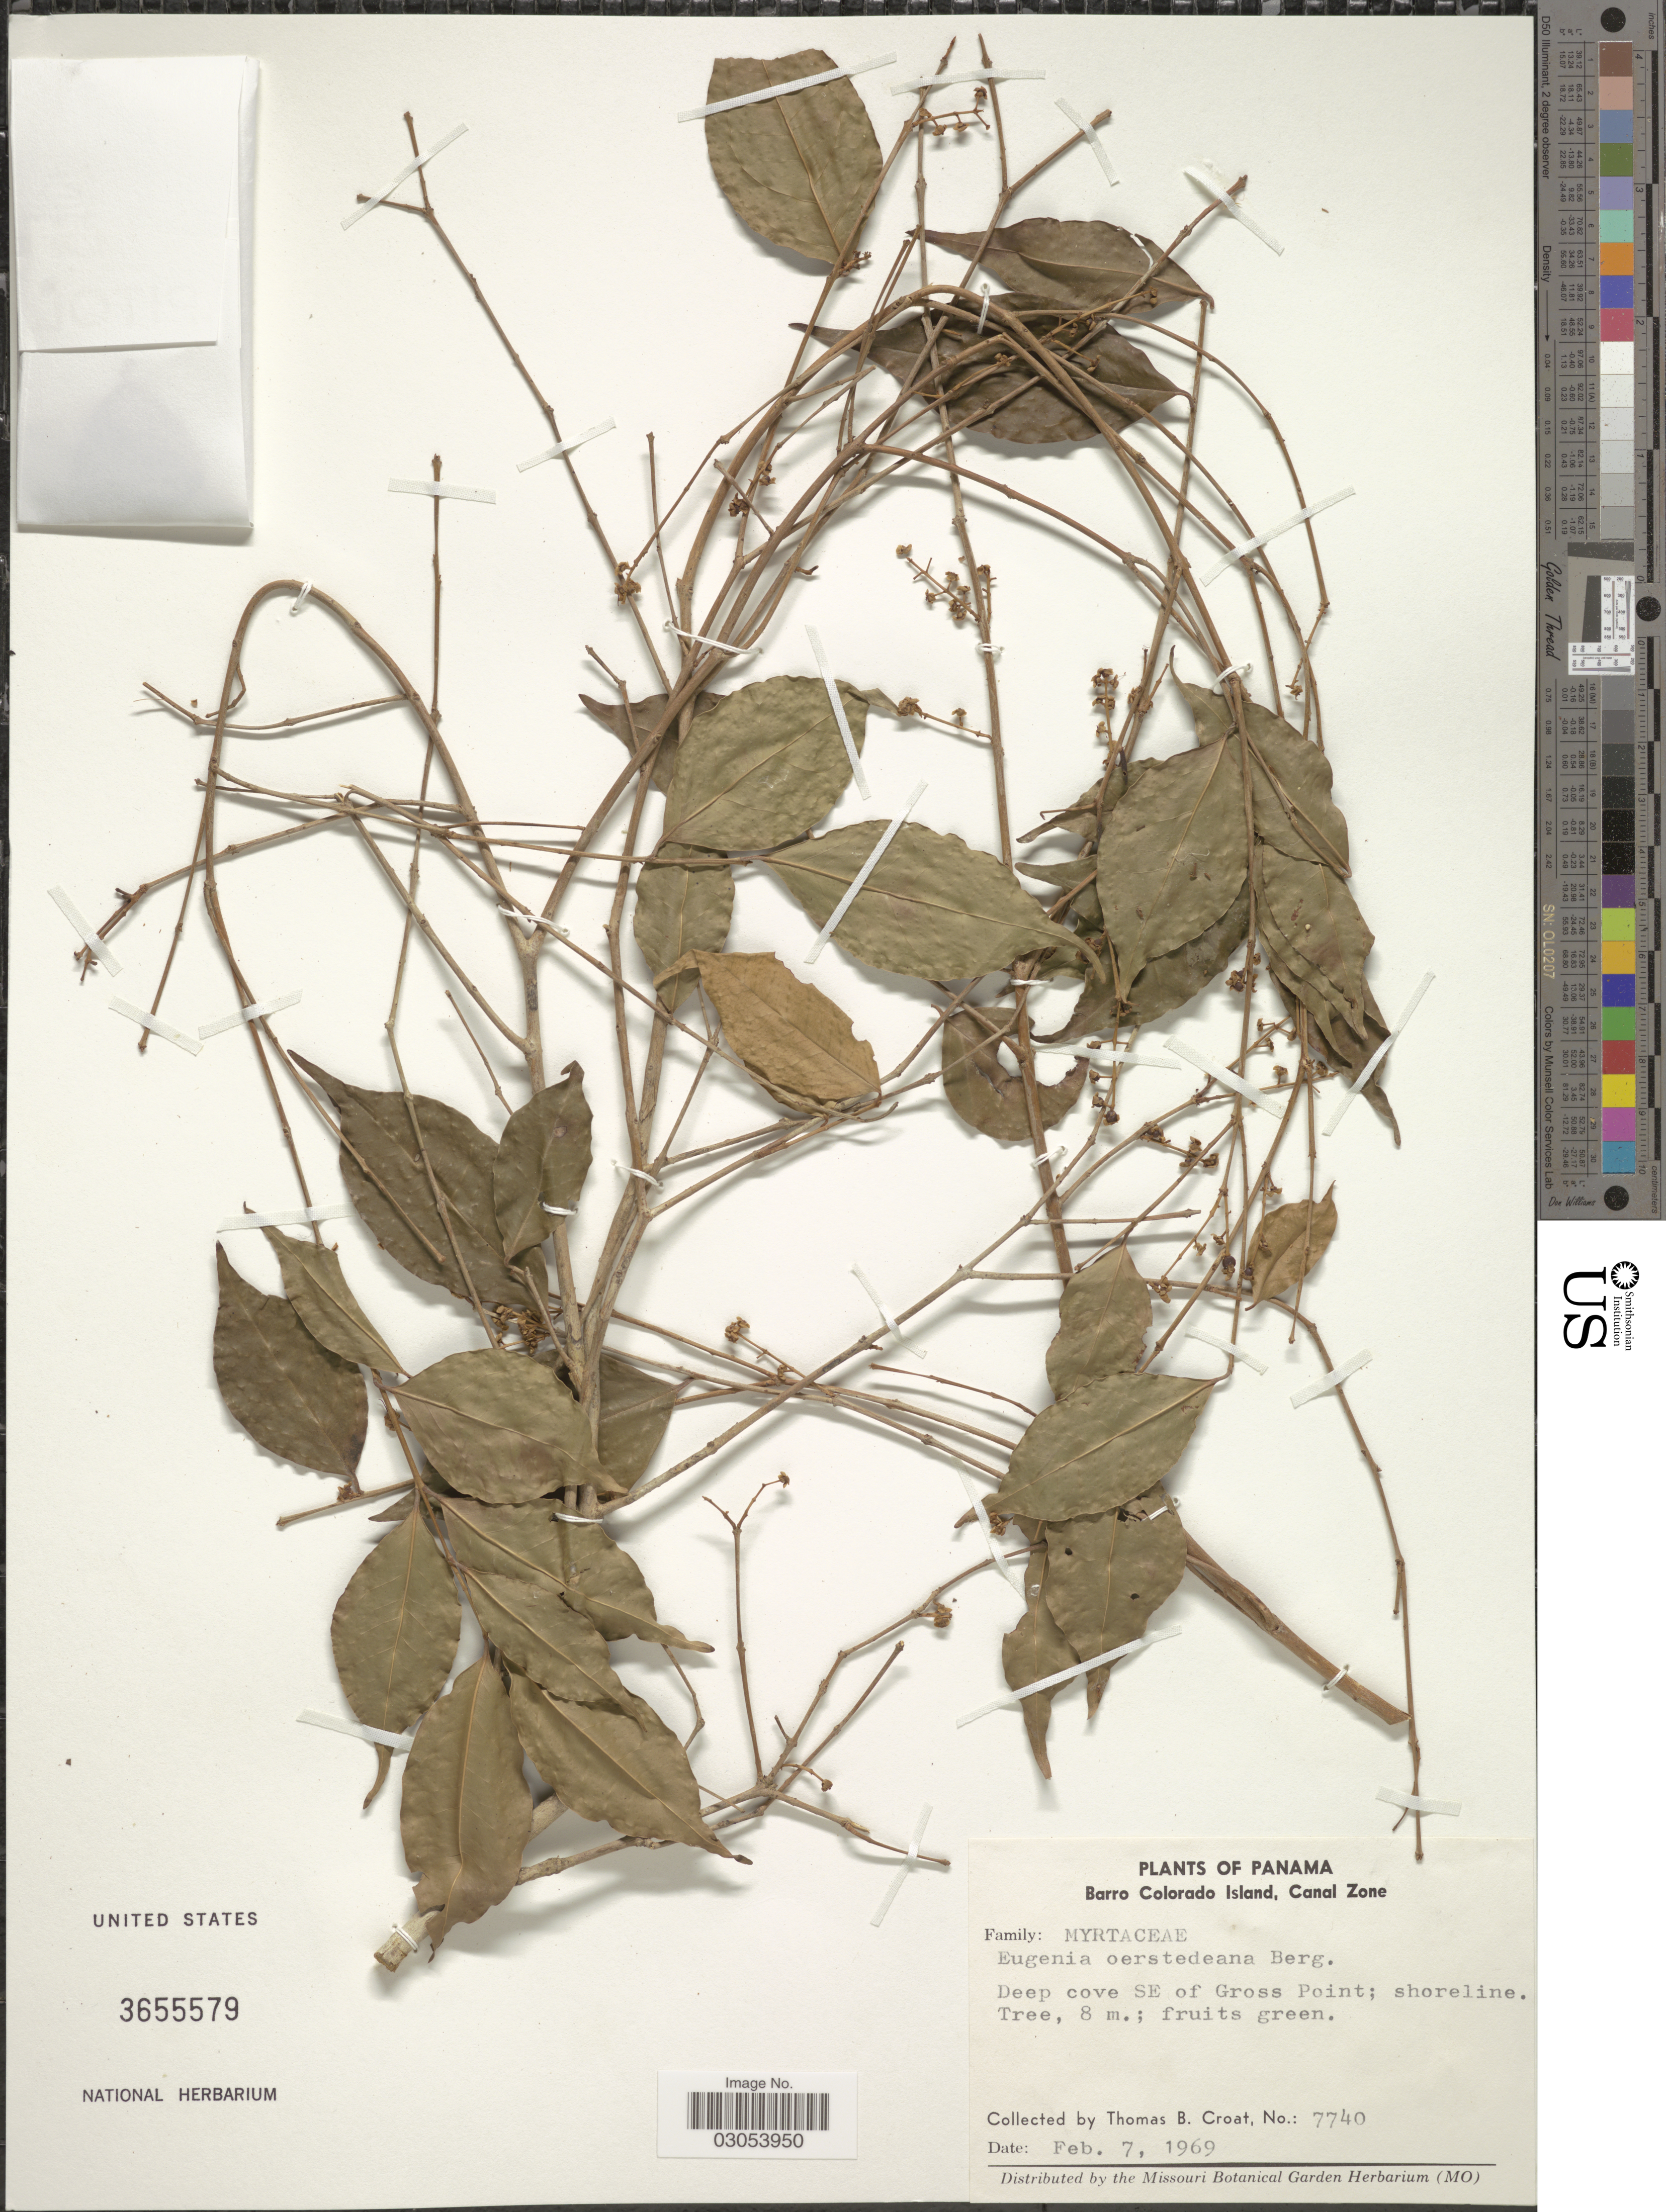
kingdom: Plantae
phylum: Tracheophyta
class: Magnoliopsida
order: Myrtales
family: Myrtaceae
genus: Eugenia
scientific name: Eugenia oerstediana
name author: O. Berg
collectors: T. B. Croat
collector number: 7740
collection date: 1969-02-07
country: Panama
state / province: Panamá Oeste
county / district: Canal Zone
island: Barro Colorado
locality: Barro Colorado Island, Canal Zone, Deep cove SE of Gross Point.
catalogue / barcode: US 3655579